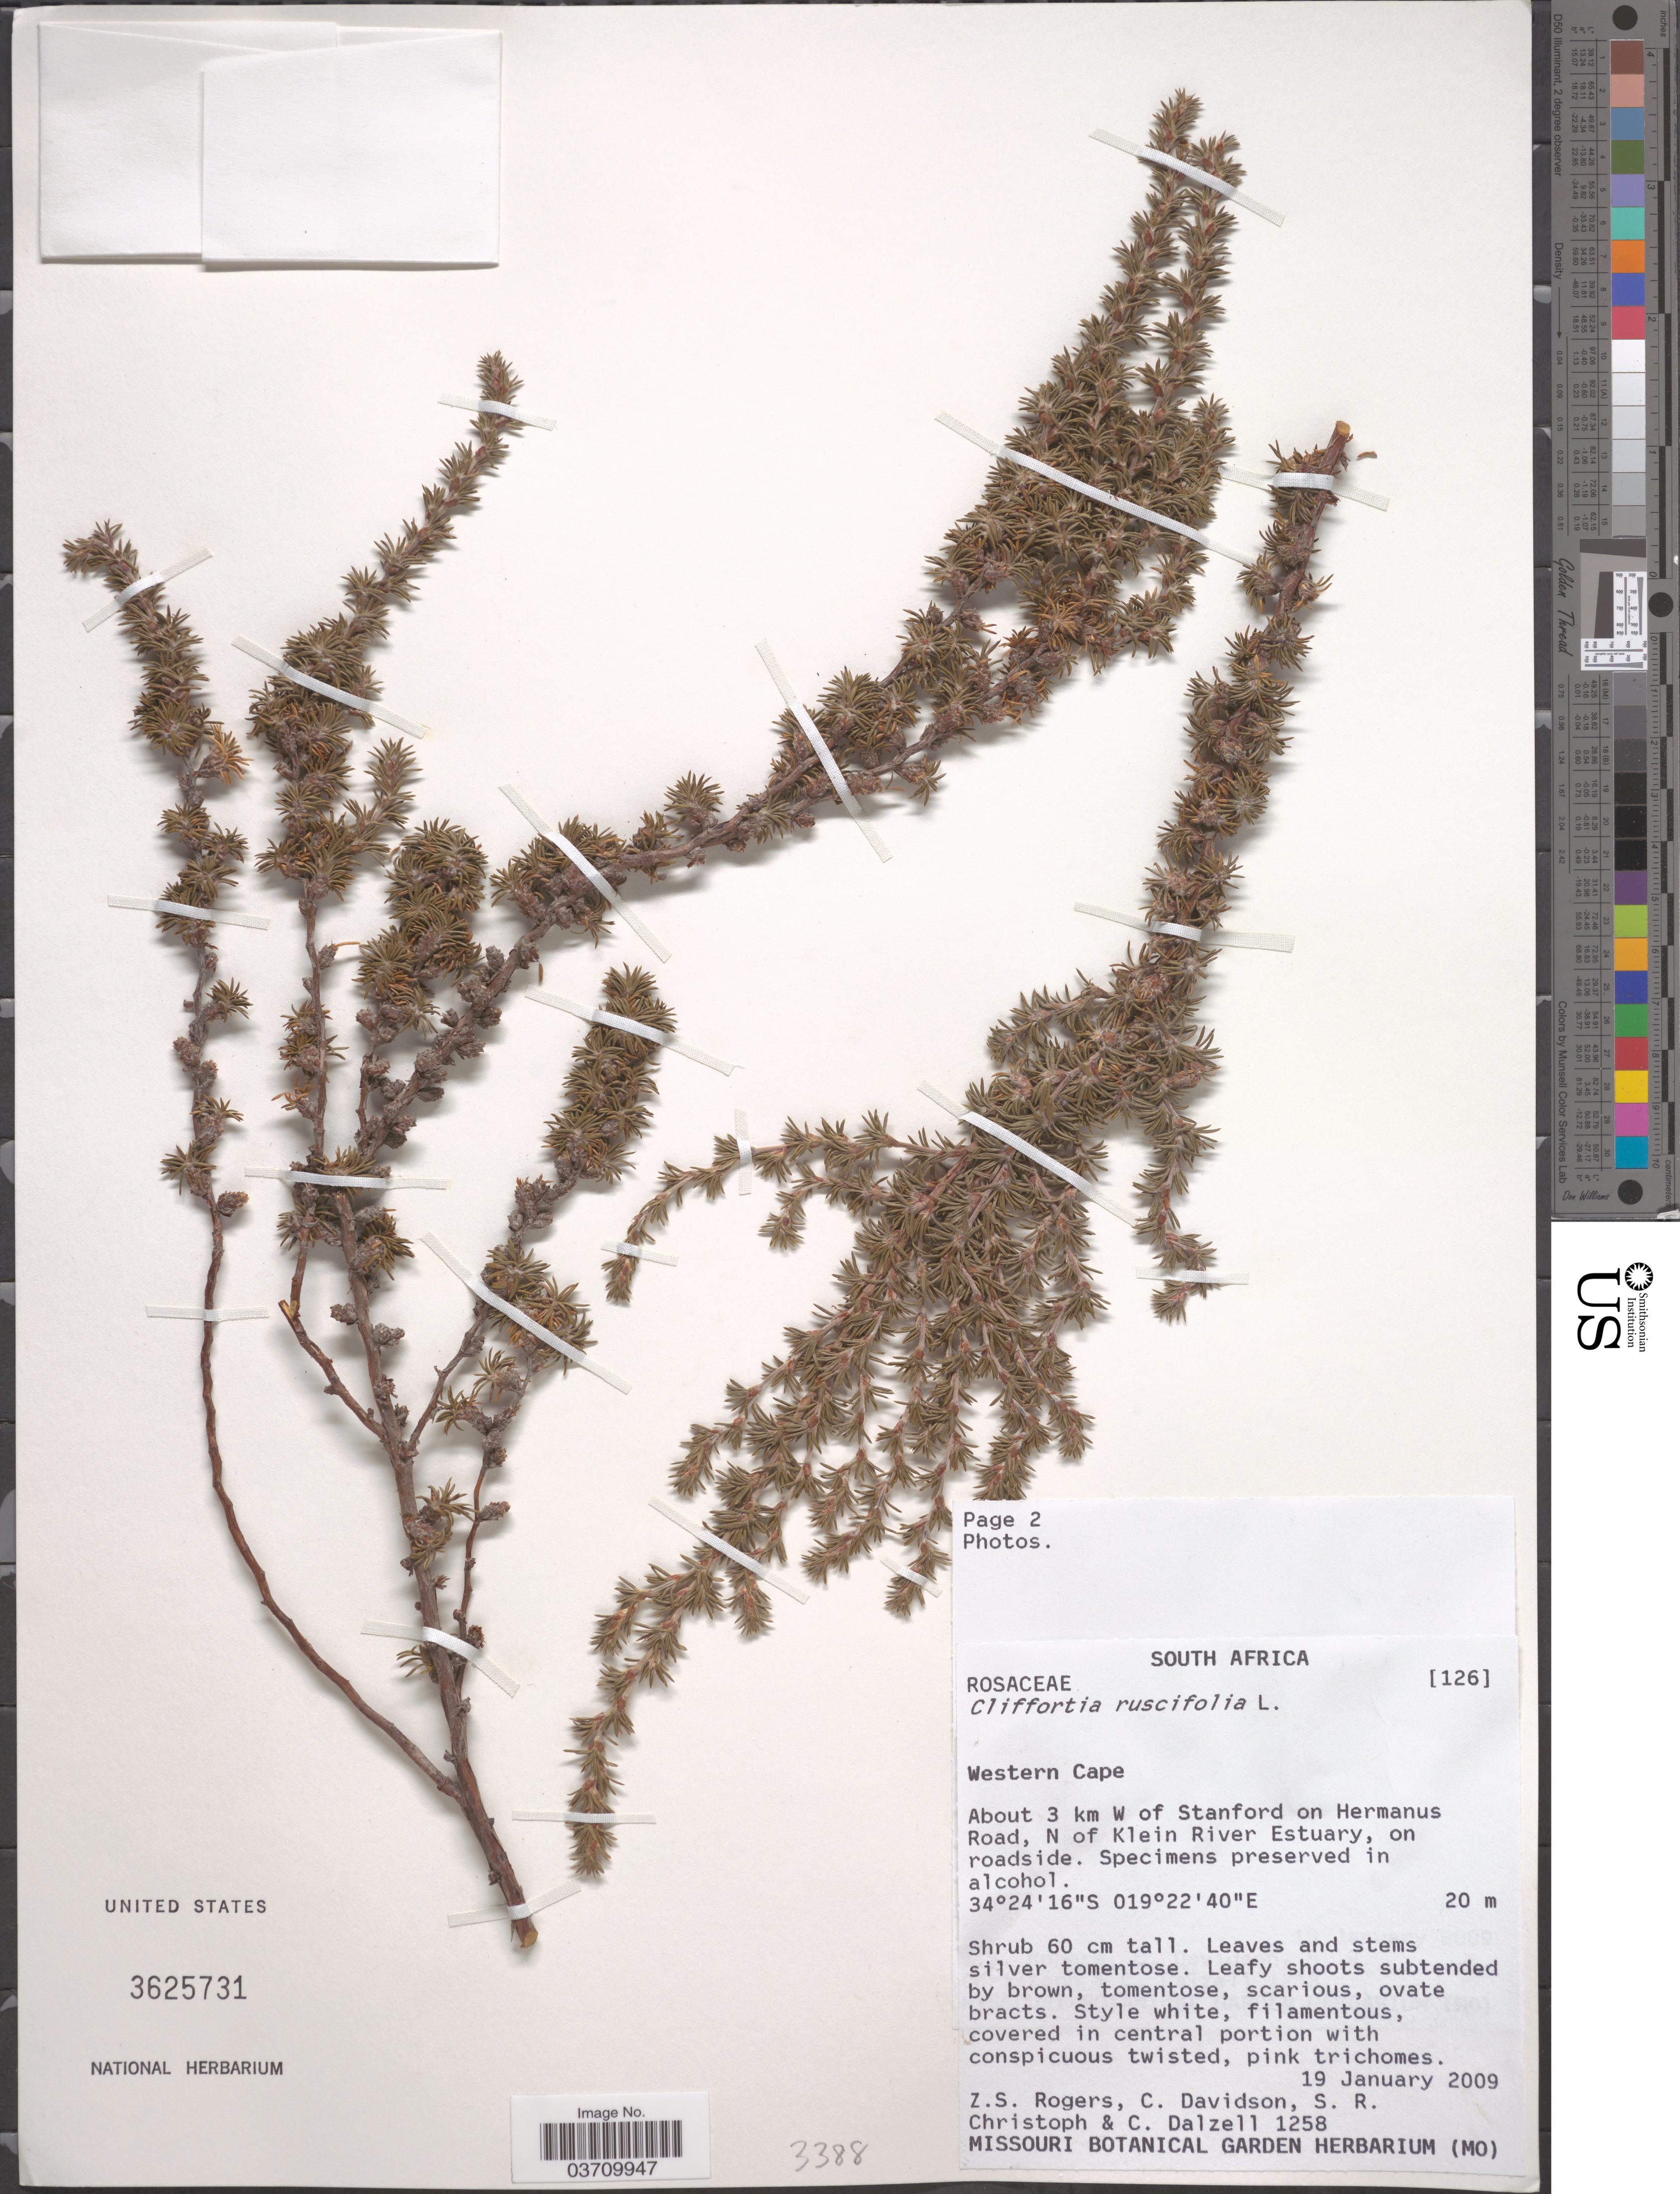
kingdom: Plantae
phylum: Tracheophyta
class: Magnoliopsida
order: Rosales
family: Rosaceae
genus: Cliffortia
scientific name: Cliffortia ruscifolia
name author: L.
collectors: Z. S. Rogers, C. Davidson, S. Christoph & C. Dalzell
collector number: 1258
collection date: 2009-01-19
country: South Africa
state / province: Western Cape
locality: About 3 km W of Stanford on Hermanus Road, N of Klein River Estuary, on roadside.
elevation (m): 20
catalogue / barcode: US 3625731